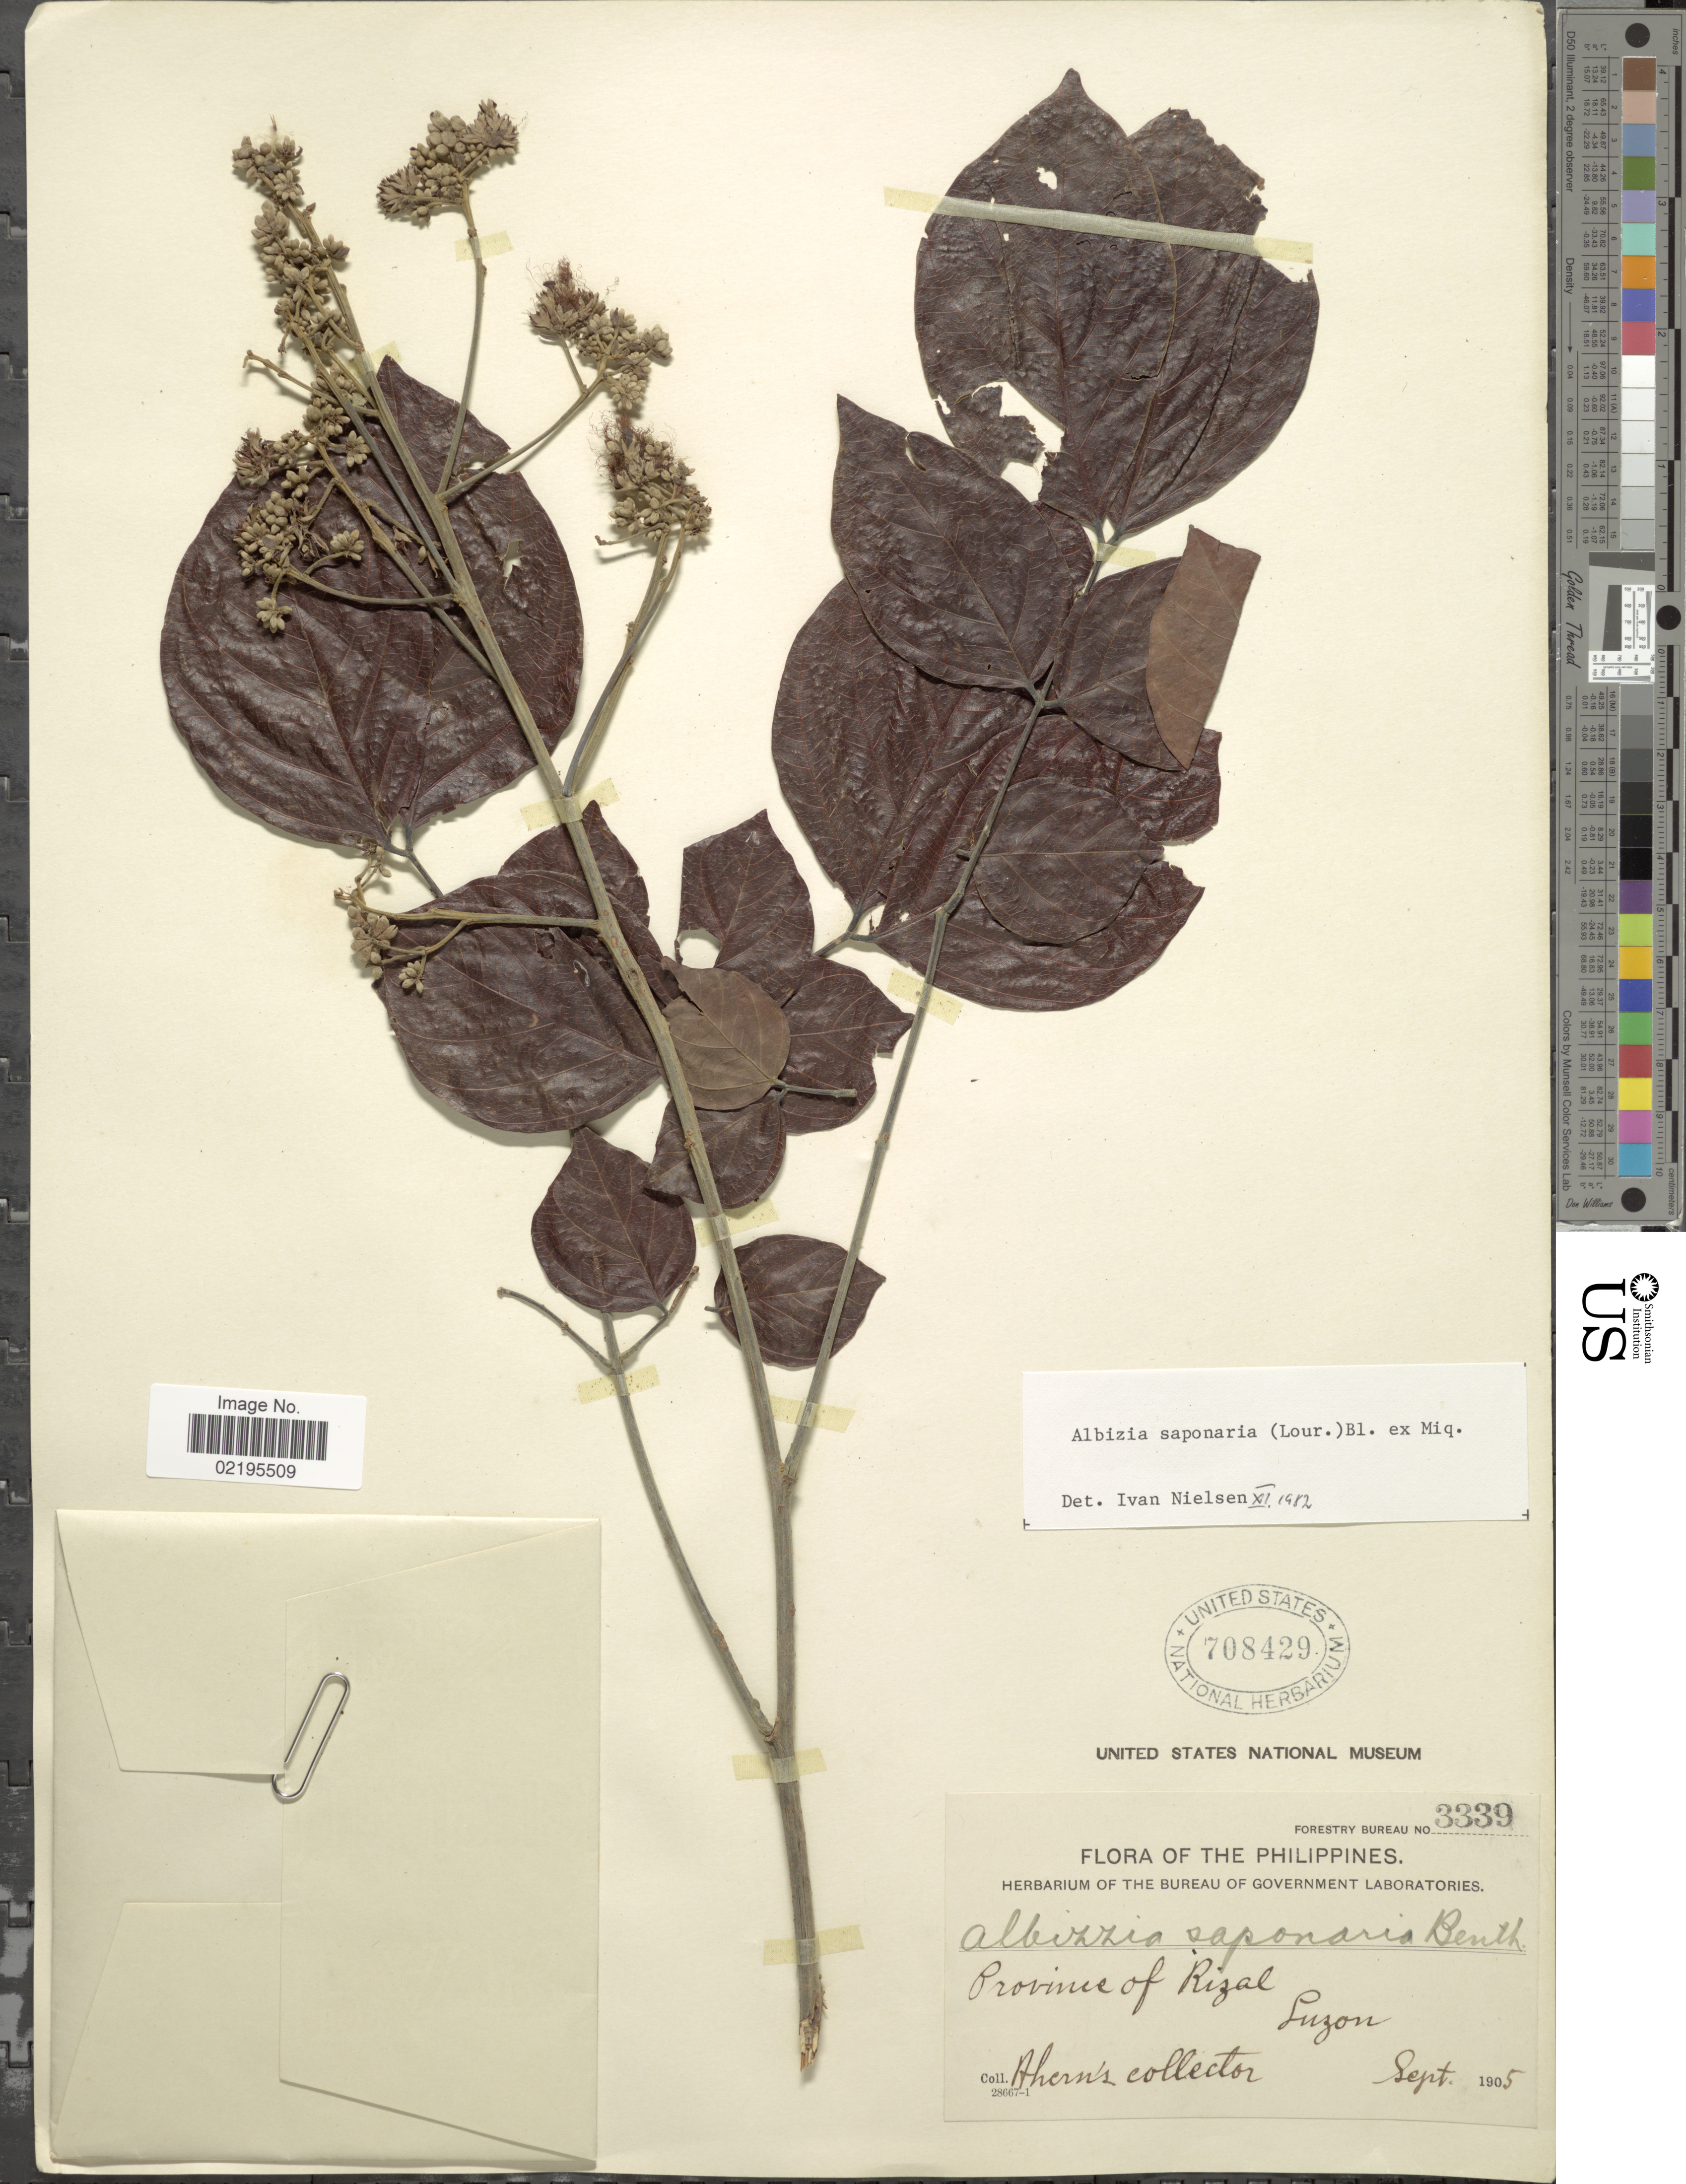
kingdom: Plantae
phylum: Tracheophyta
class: Magnoliopsida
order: Fabales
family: Fabaceae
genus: Albizia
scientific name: Albizia saponaria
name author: (Lour.) Blume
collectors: Ahern's collector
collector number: Forestry Bureau 3339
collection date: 1905-09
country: Philippines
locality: Province of Rizal, Luzon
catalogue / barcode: US 708429